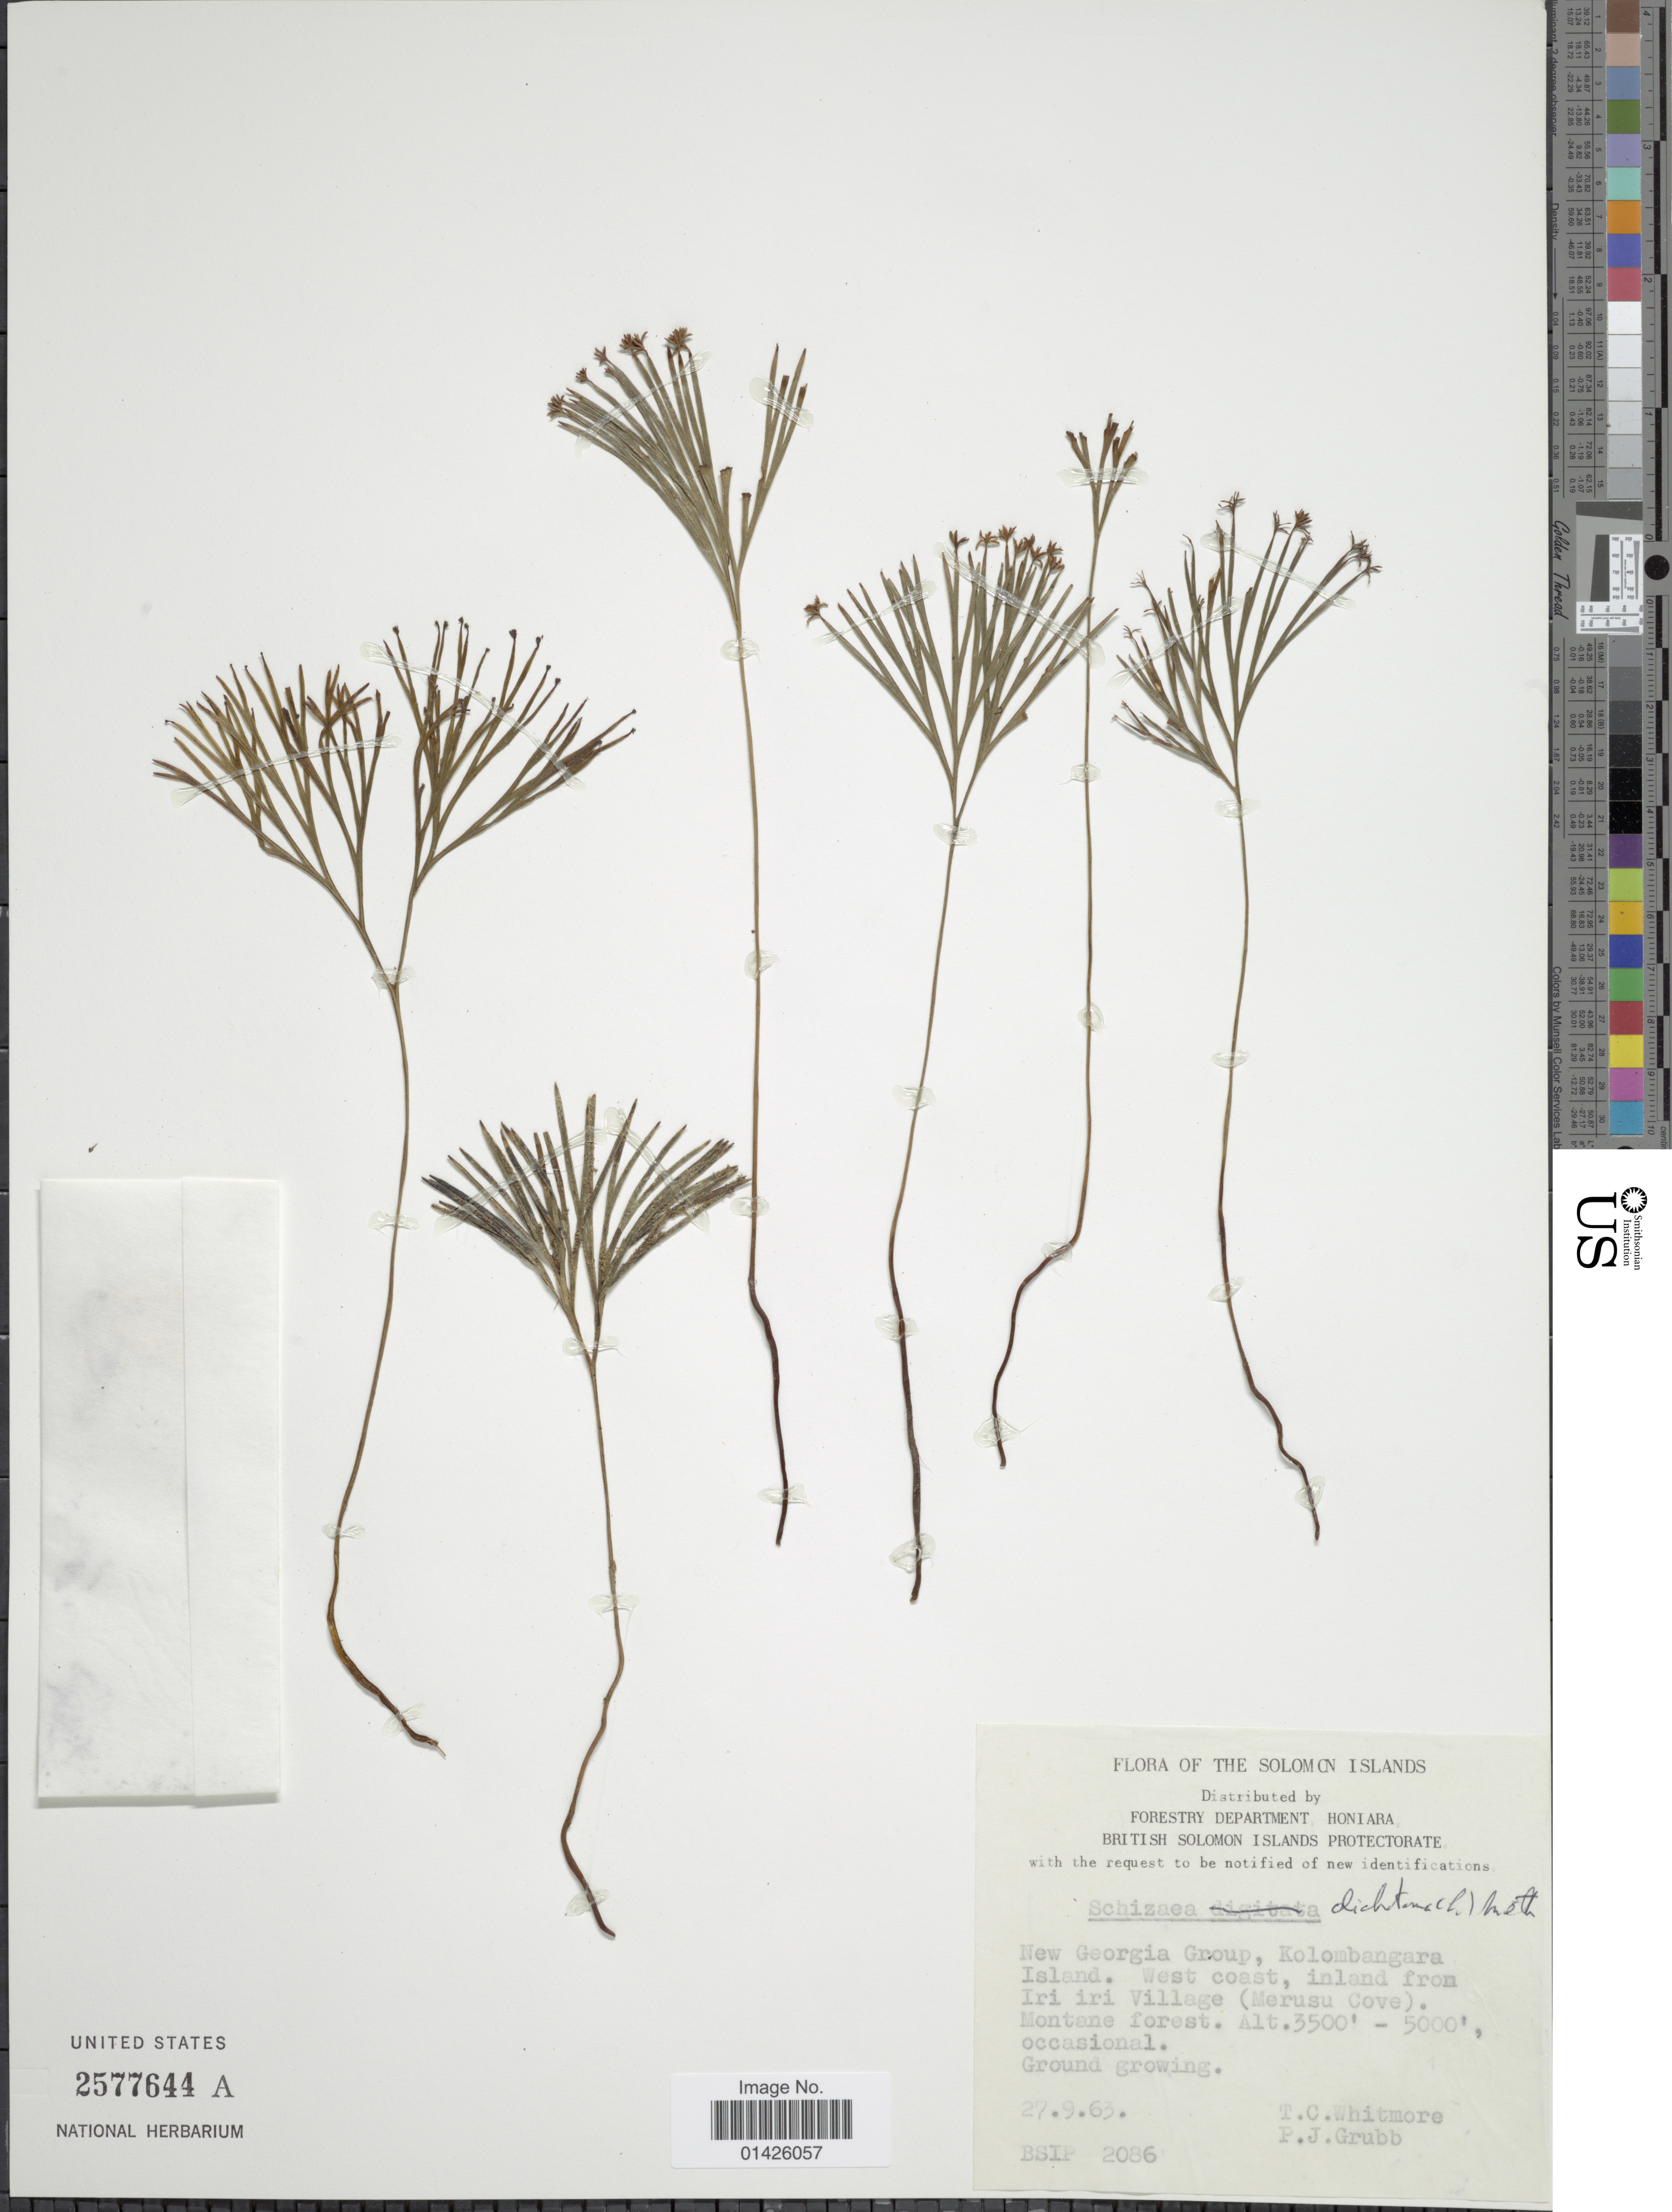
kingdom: Plantae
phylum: Tracheophyta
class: Polypodiopsida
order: Schizaeales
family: Schizaeaceae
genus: Schizaea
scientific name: Schizaea dichotoma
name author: (L.) J. Sm.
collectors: T. C. Whitmore & P. J. Grubb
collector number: BSIP 2086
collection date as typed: Transcribed d/m/y: 27/9/63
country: Solomon Islands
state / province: Solomon Islands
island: Kolombangara [Nduke]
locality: New Georgia Group, Kolombangara Island. West coast, inland from Iri iri Village (Merusu Cove)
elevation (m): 1067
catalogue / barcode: US 2577644A